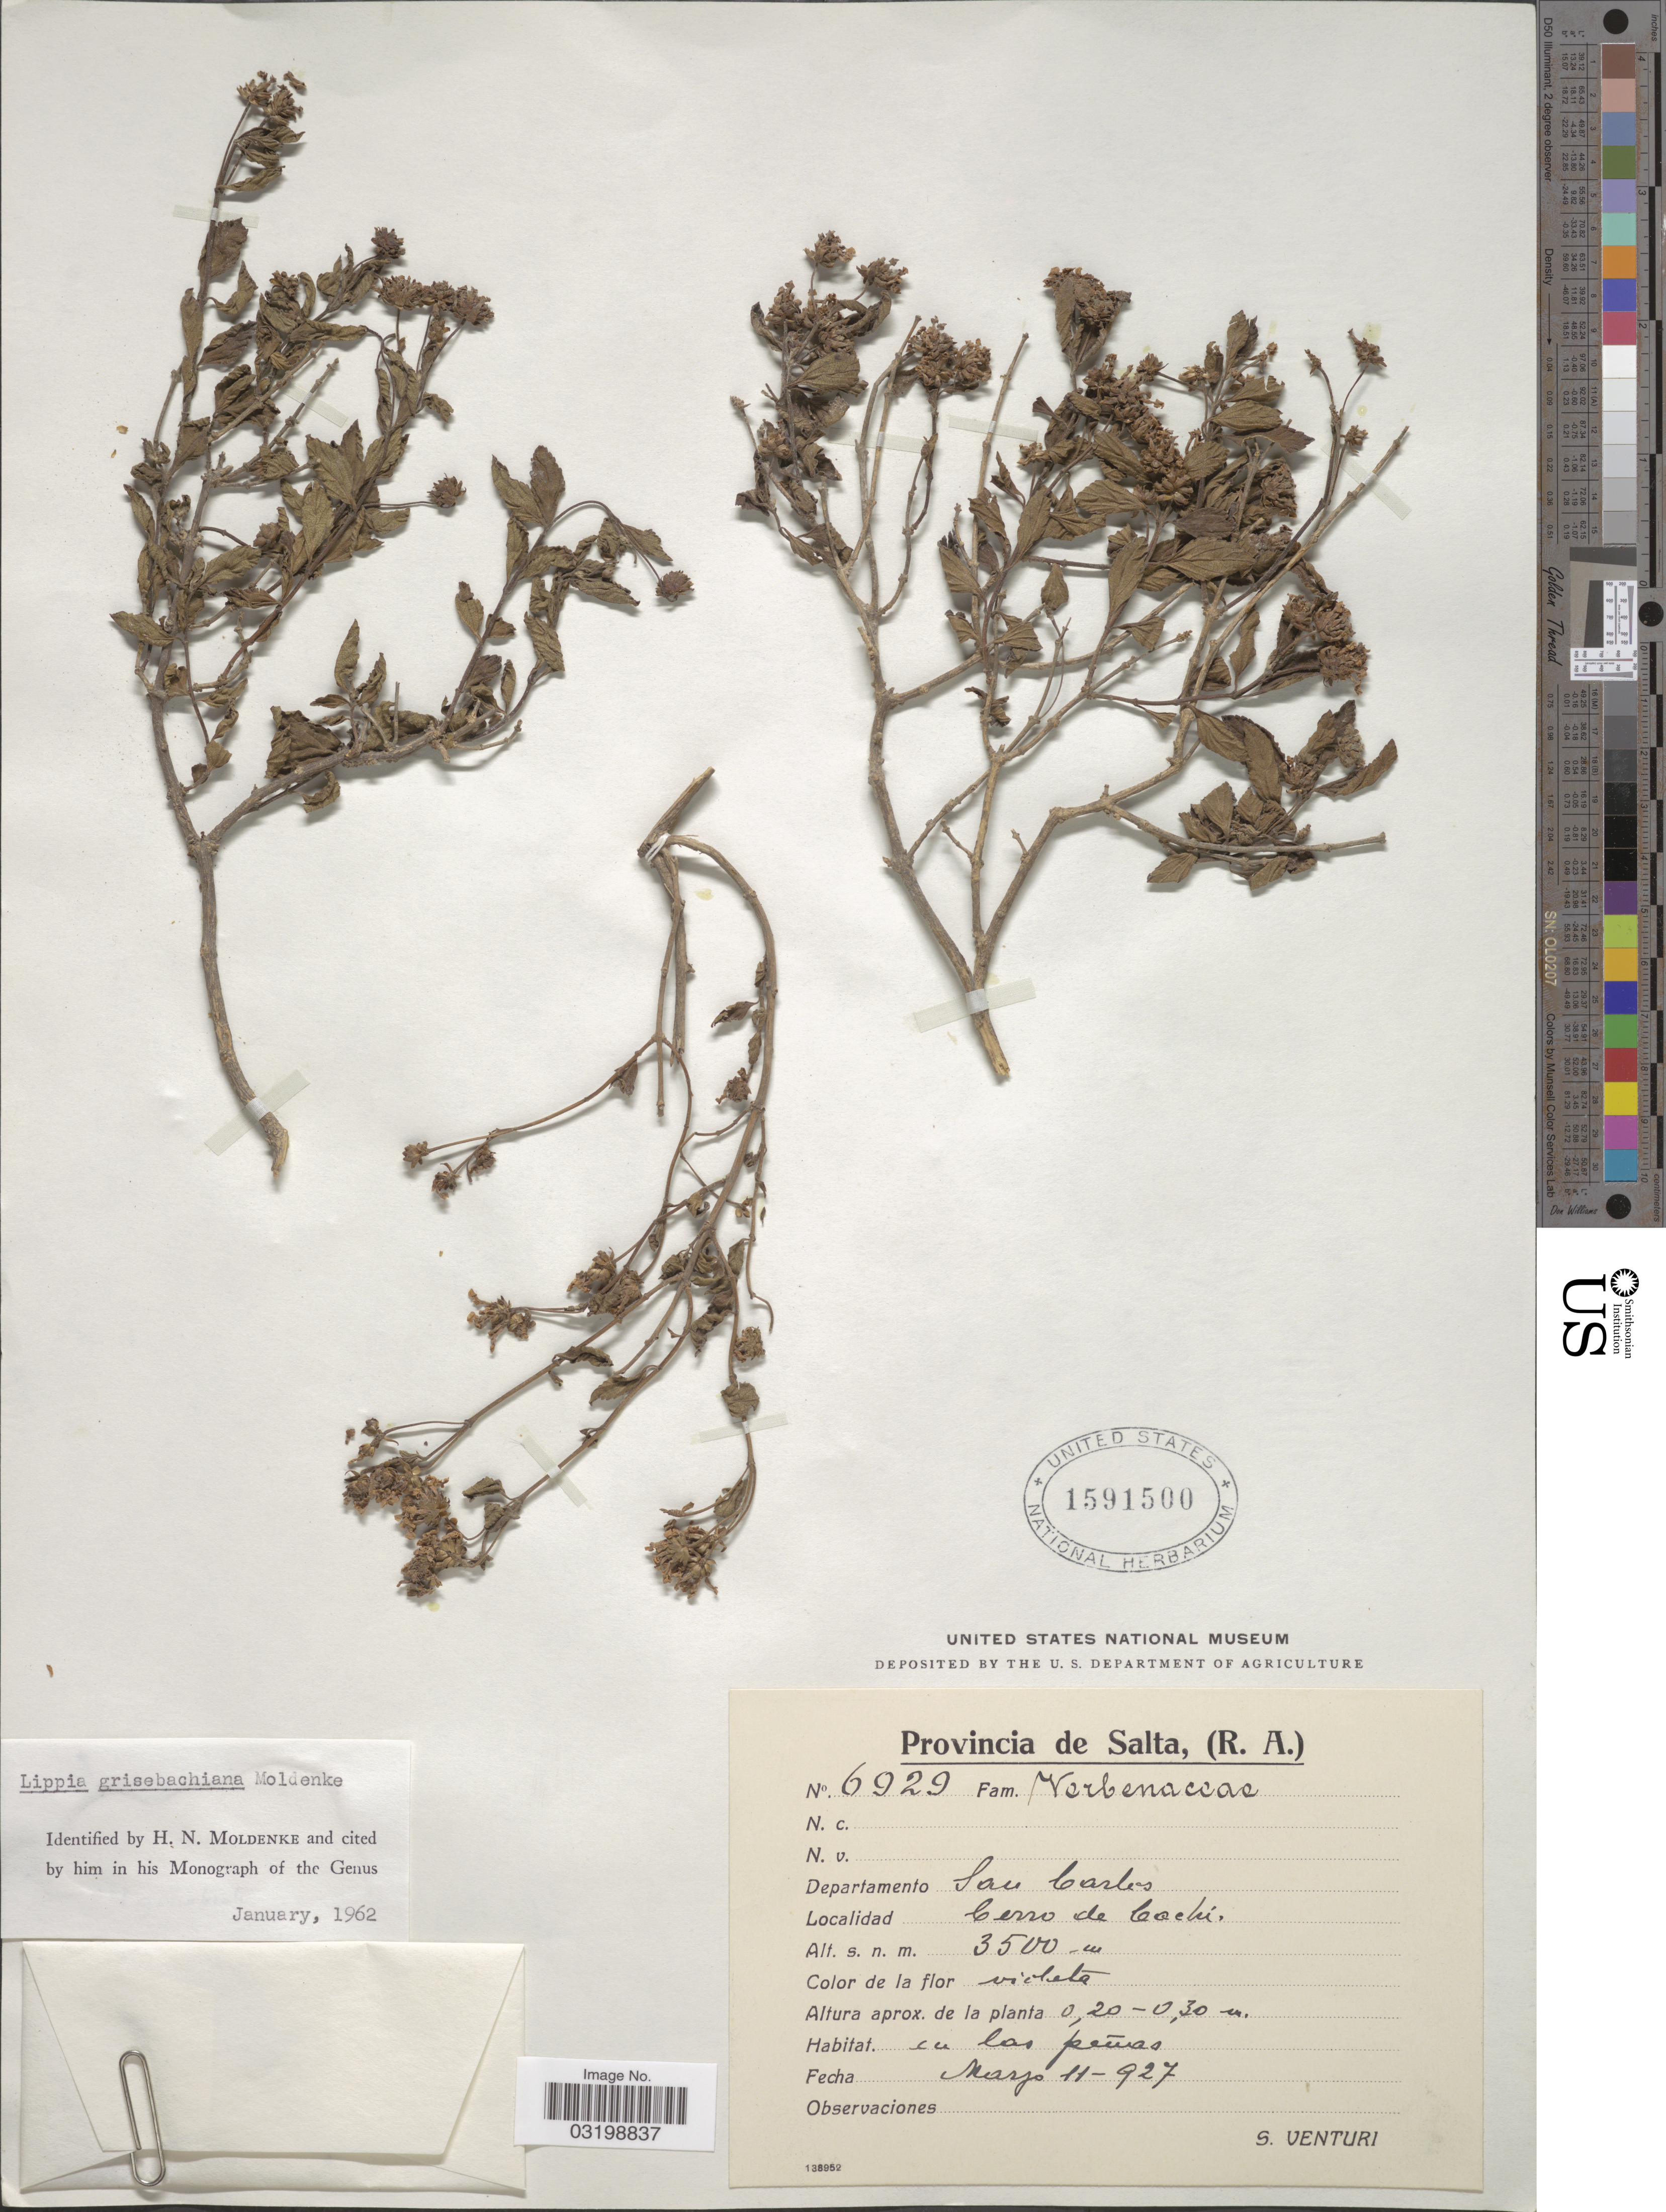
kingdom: Plantae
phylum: Tracheophyta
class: Magnoliopsida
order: Lamiales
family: Verbenaceae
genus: Lippia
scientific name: Lippia grisebachiana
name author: Moldenke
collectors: S. Venturi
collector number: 6929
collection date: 1927-03-11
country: Argentina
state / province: Salta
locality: Departamento San Carlos. Cerro de Cachí.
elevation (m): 3500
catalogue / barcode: US 1591500